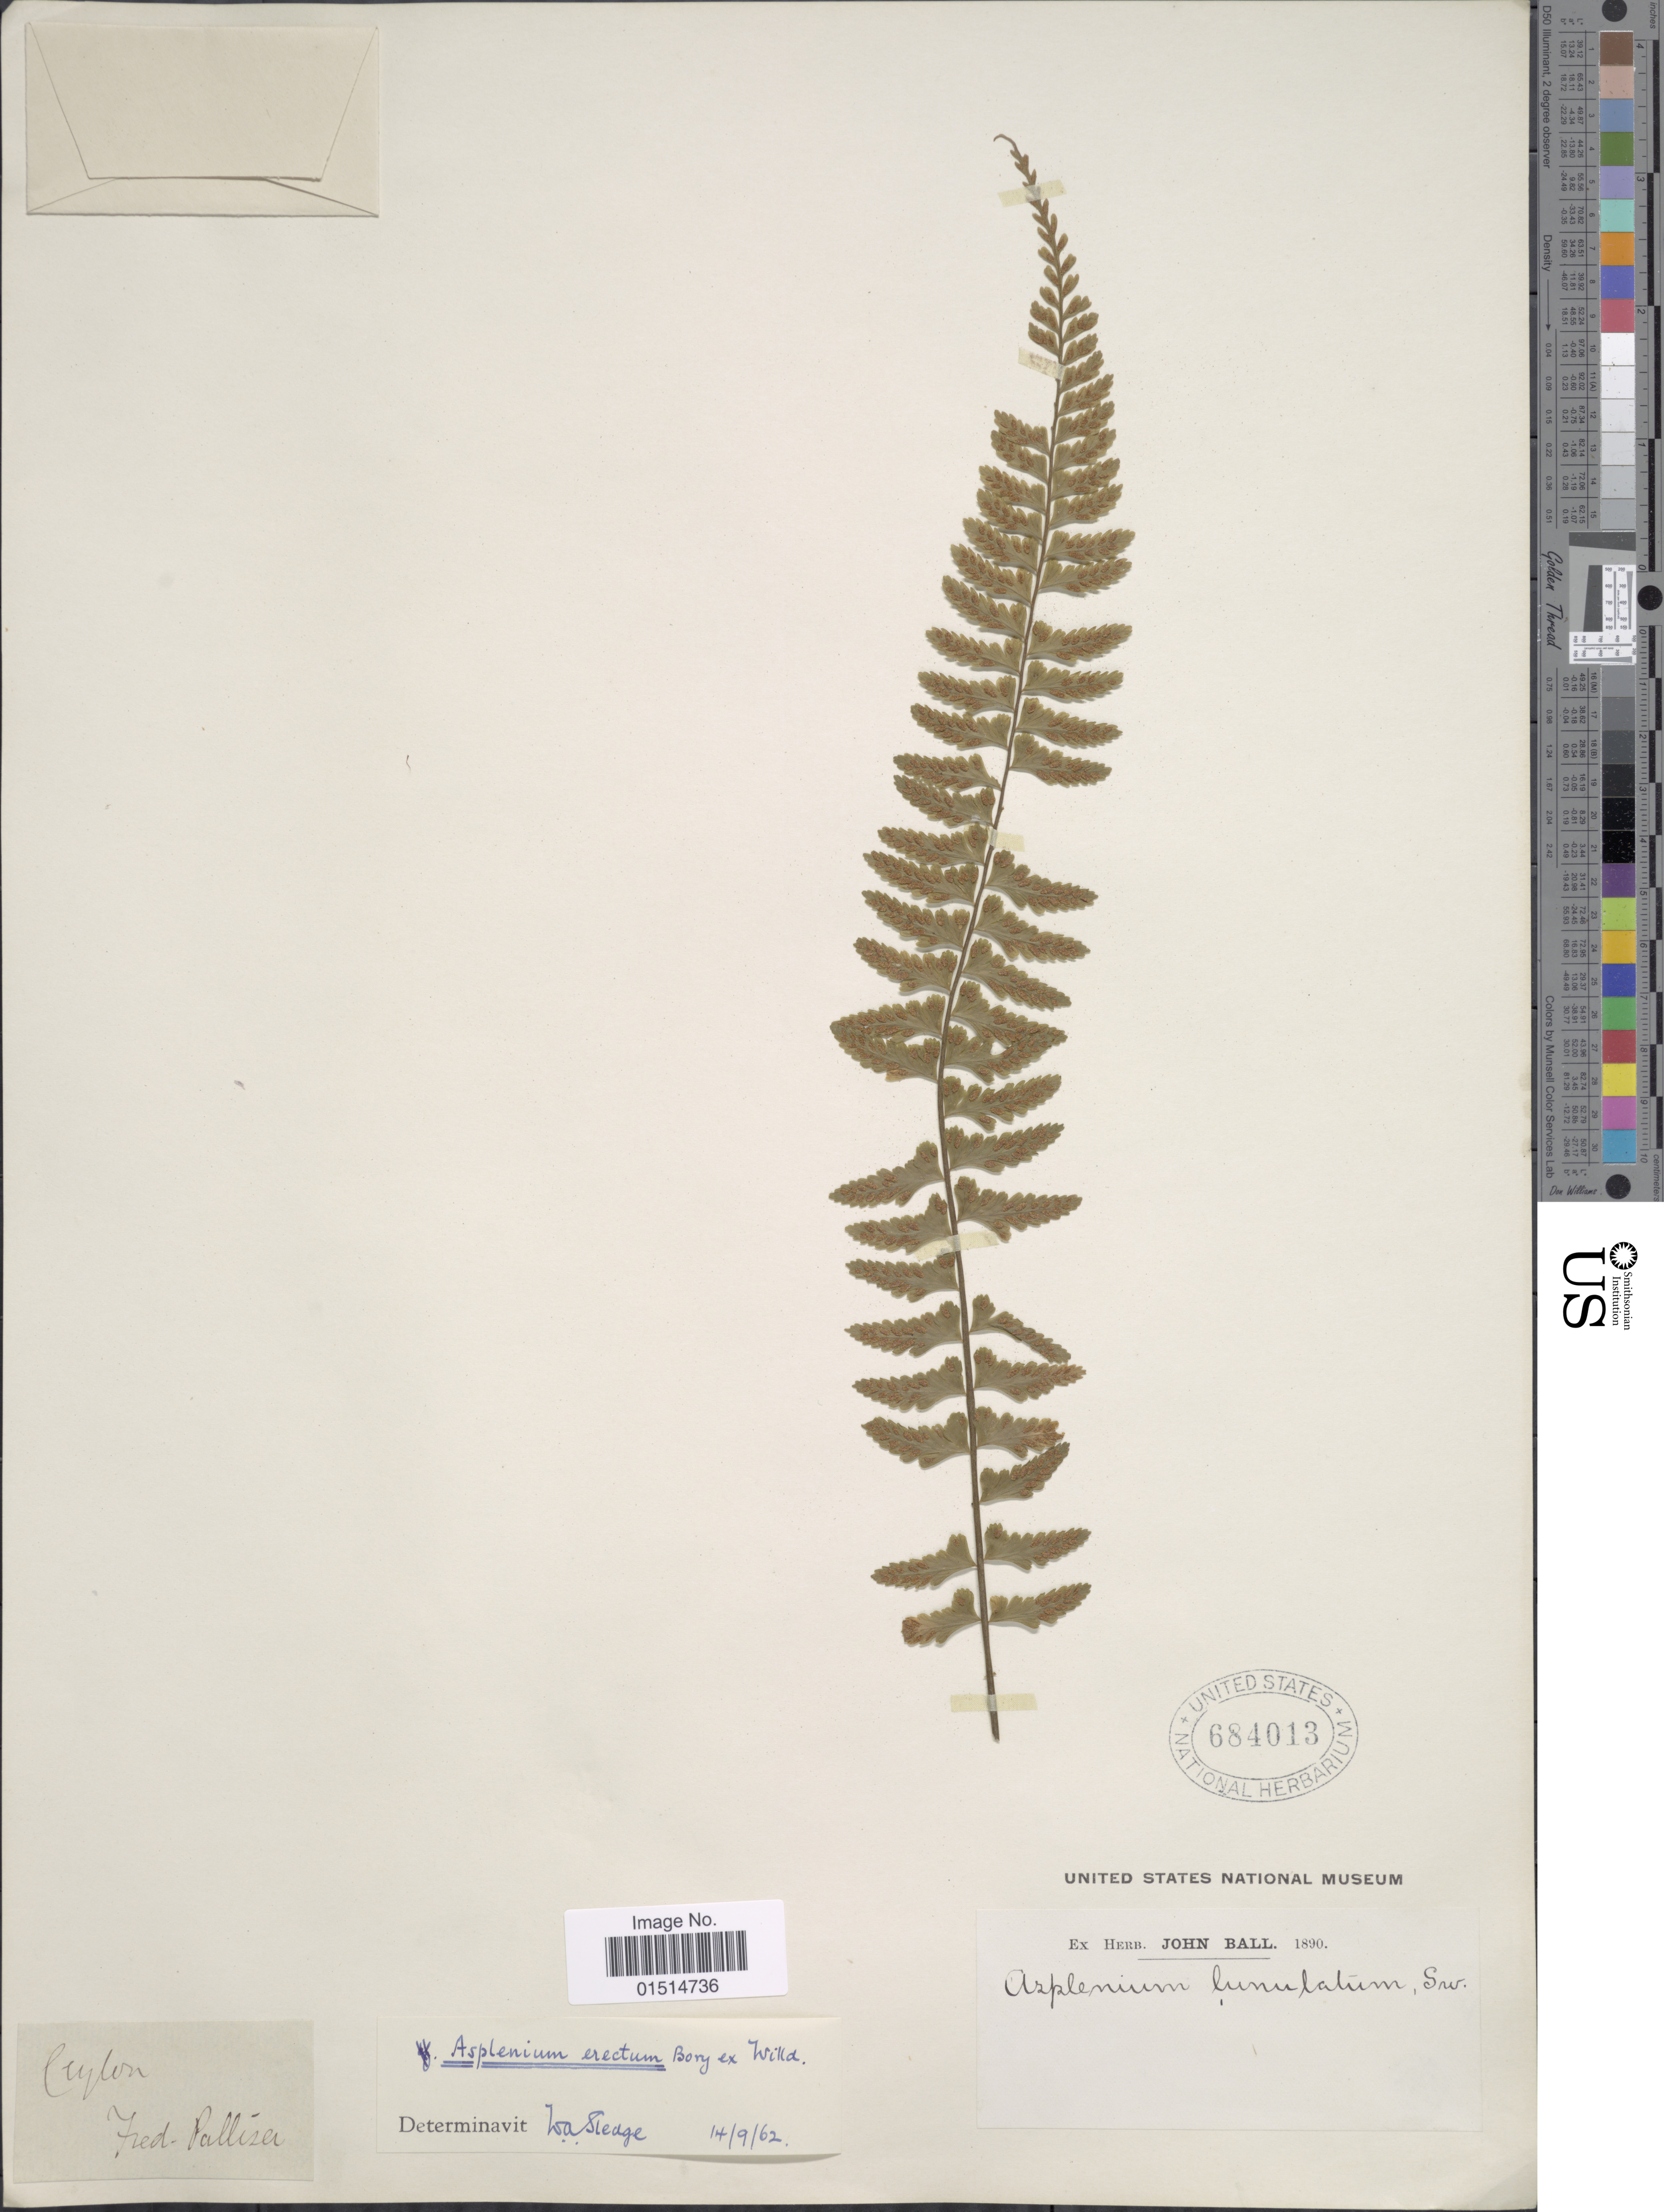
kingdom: Plantae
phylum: Tracheophyta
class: Polypodiopsida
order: Polypodiales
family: Aspleniaceae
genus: Asplenium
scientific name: Asplenium erectum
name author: Bory ex Willd.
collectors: ex herb. John Ball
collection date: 1890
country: Sri Lanka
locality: Ceylon.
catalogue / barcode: US 684013